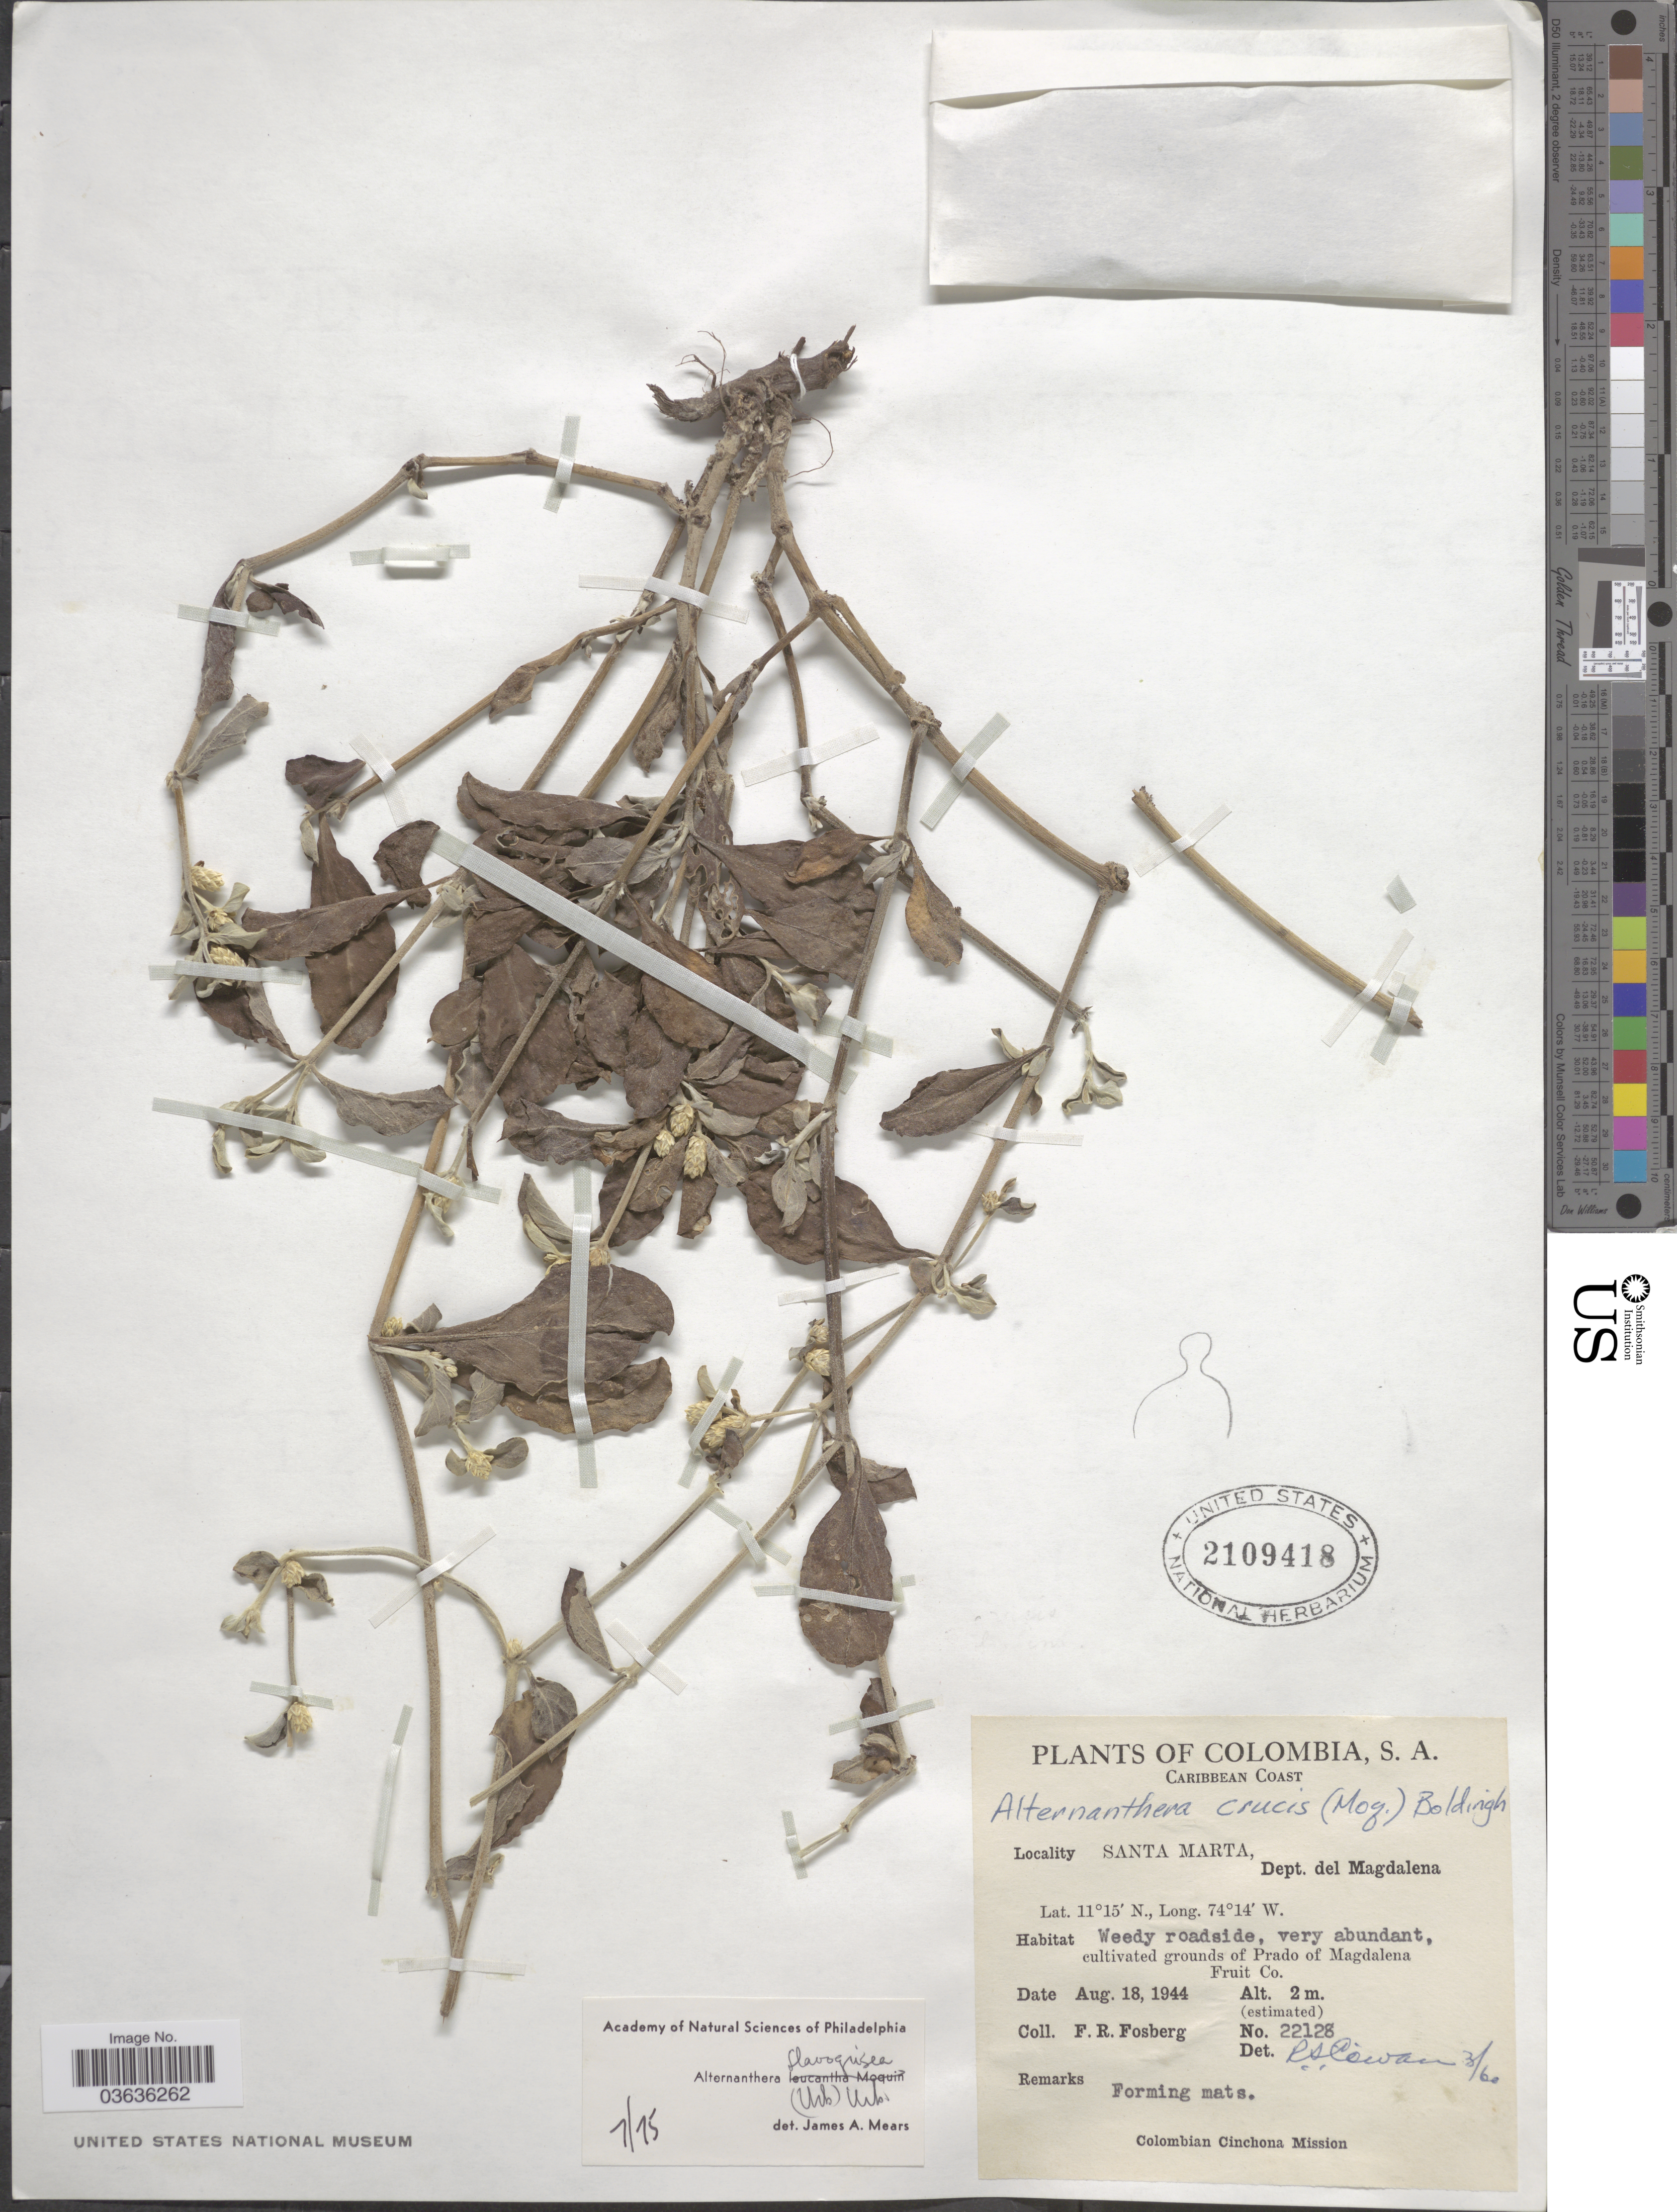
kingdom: Plantae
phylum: Tracheophyta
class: Magnoliopsida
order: Caryophyllales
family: Amaranthaceae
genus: Alternanthera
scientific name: Alternanthera flavogrisea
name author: Urb.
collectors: F. R. Fosberg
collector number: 22128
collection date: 1944-08-18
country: Colombia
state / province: Magdalena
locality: Caribbean Coast. Santa Marta, Dept. del Magdalena. Prado of Magdalena Fruit Co.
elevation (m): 2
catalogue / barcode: US 2109418